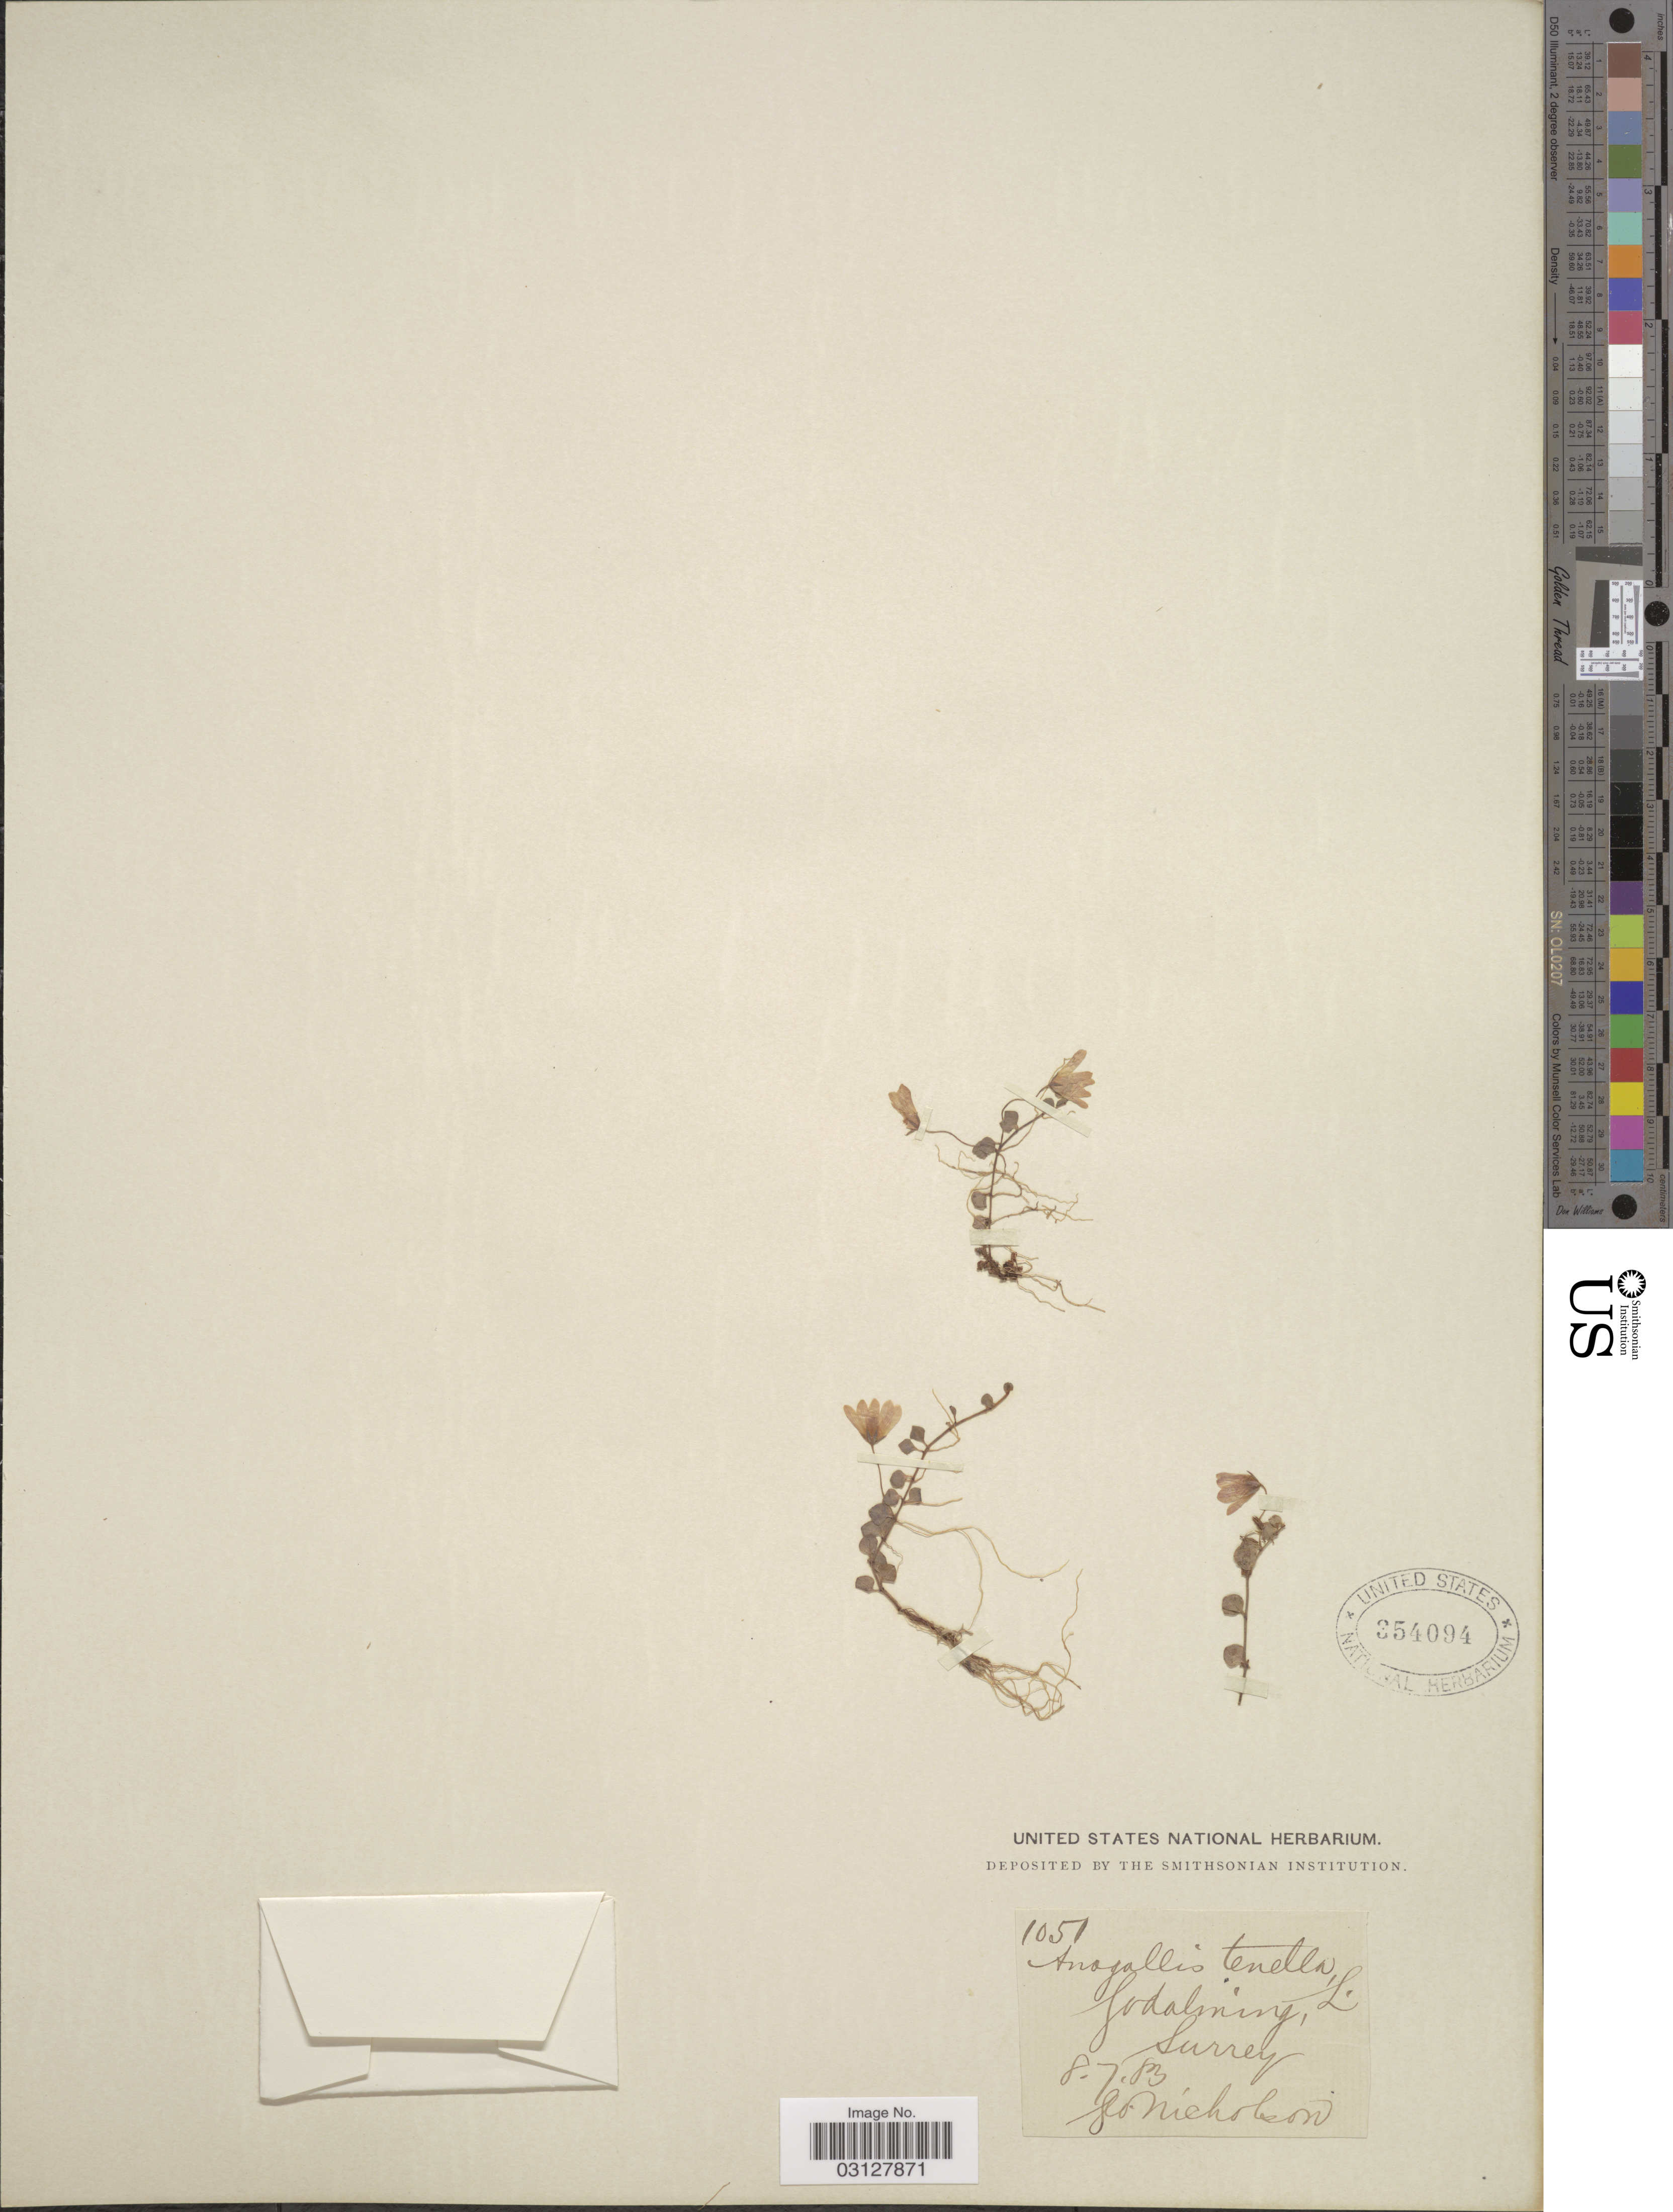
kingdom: Plantae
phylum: Tracheophyta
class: Magnoliopsida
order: Ericales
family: Primulaceae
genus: Anagallis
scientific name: Anagallis tenella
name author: (L.) L.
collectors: G. Nicholson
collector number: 1051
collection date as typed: Transcribed d/m/y: 8/7/83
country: United Kingdom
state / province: England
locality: Godalming, Surrey.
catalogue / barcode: US 354094